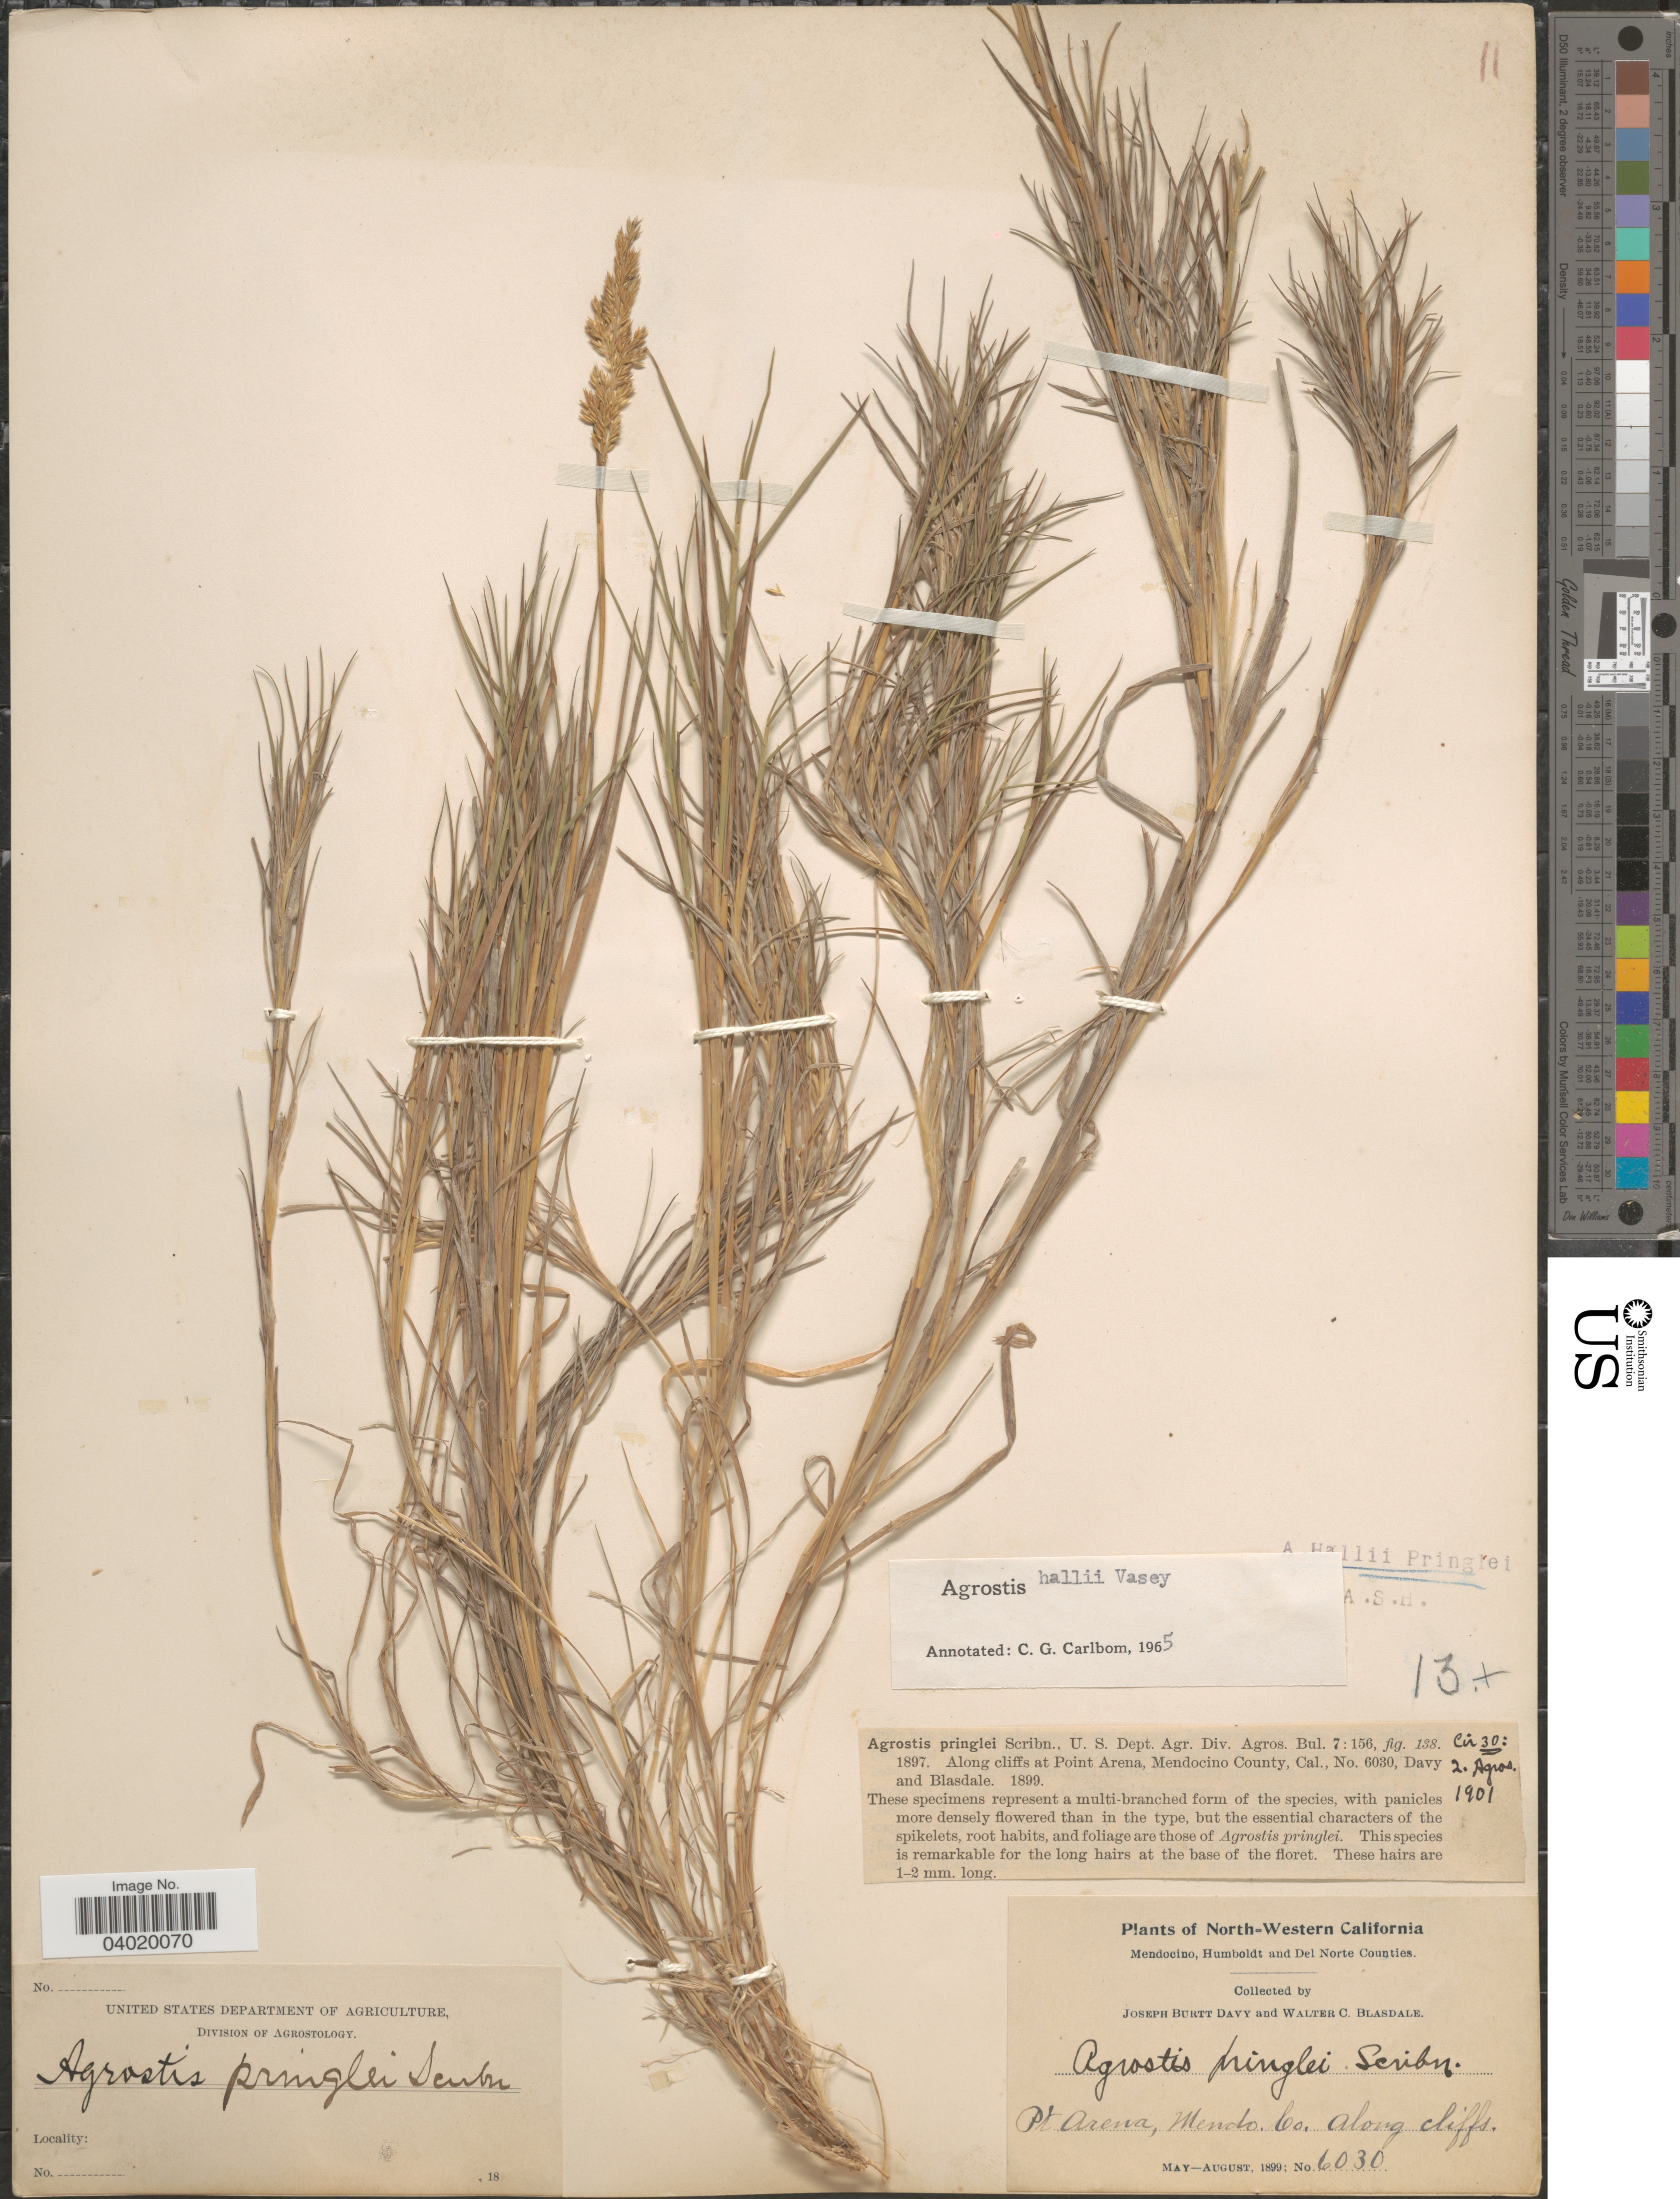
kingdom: Plantae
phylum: Tracheophyta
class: Liliopsida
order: Poales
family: Poaceae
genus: Agrostis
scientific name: Agrostis hallii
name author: Vasey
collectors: J. Burtt Davy & W. Blasdale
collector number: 6030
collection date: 1899-05/1899-08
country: United States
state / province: California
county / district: Mendocino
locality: North-Western California. Pt Arena, Mendo. Co. Along cliffs.